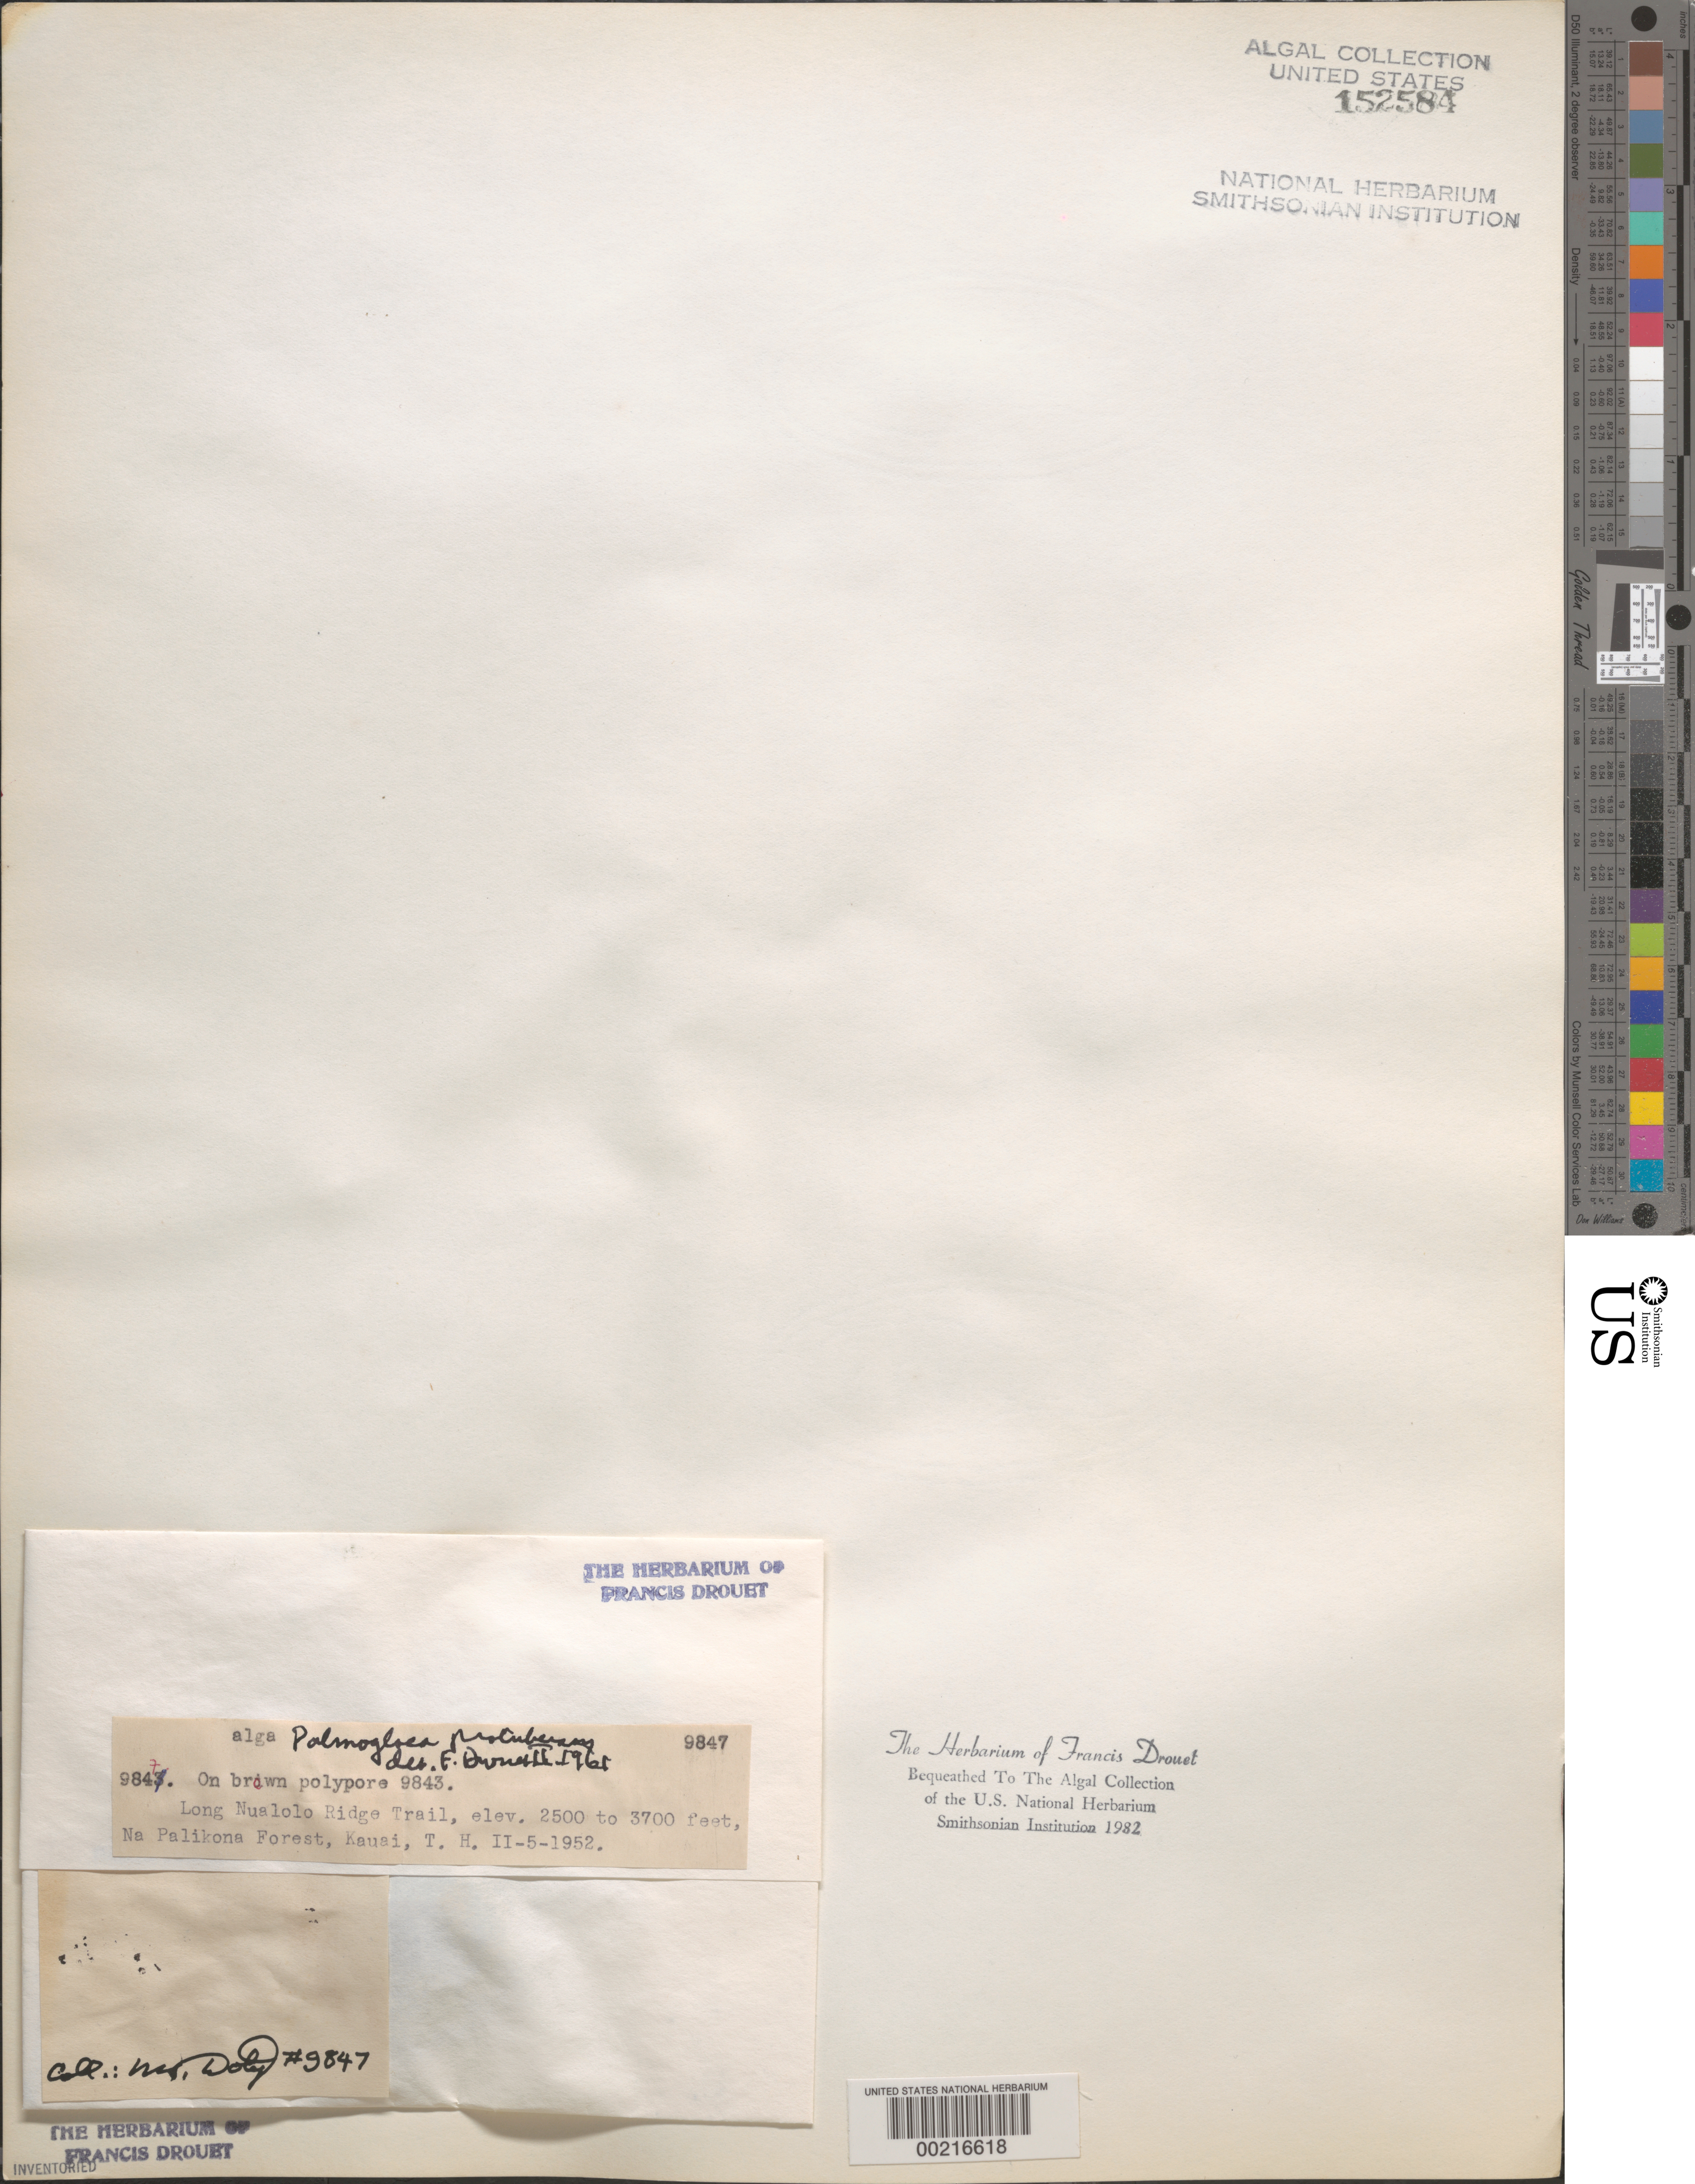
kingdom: Plantae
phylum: Chlorophyta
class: Chlorophyceae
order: Chlamydomonadales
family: Coccomyxaceae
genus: Palmogloea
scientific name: Palmogloea protuberans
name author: (Sm.) Kütz.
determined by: Drouet, F. E.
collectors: M. S. Doty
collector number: MSD 9847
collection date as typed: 05 Feb 1952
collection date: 1952-02-05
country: United States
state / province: Hawaii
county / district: Kauai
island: Kaua'i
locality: Na Palikona Forest, Long Nualolo Ridge Trail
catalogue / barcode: US 152584